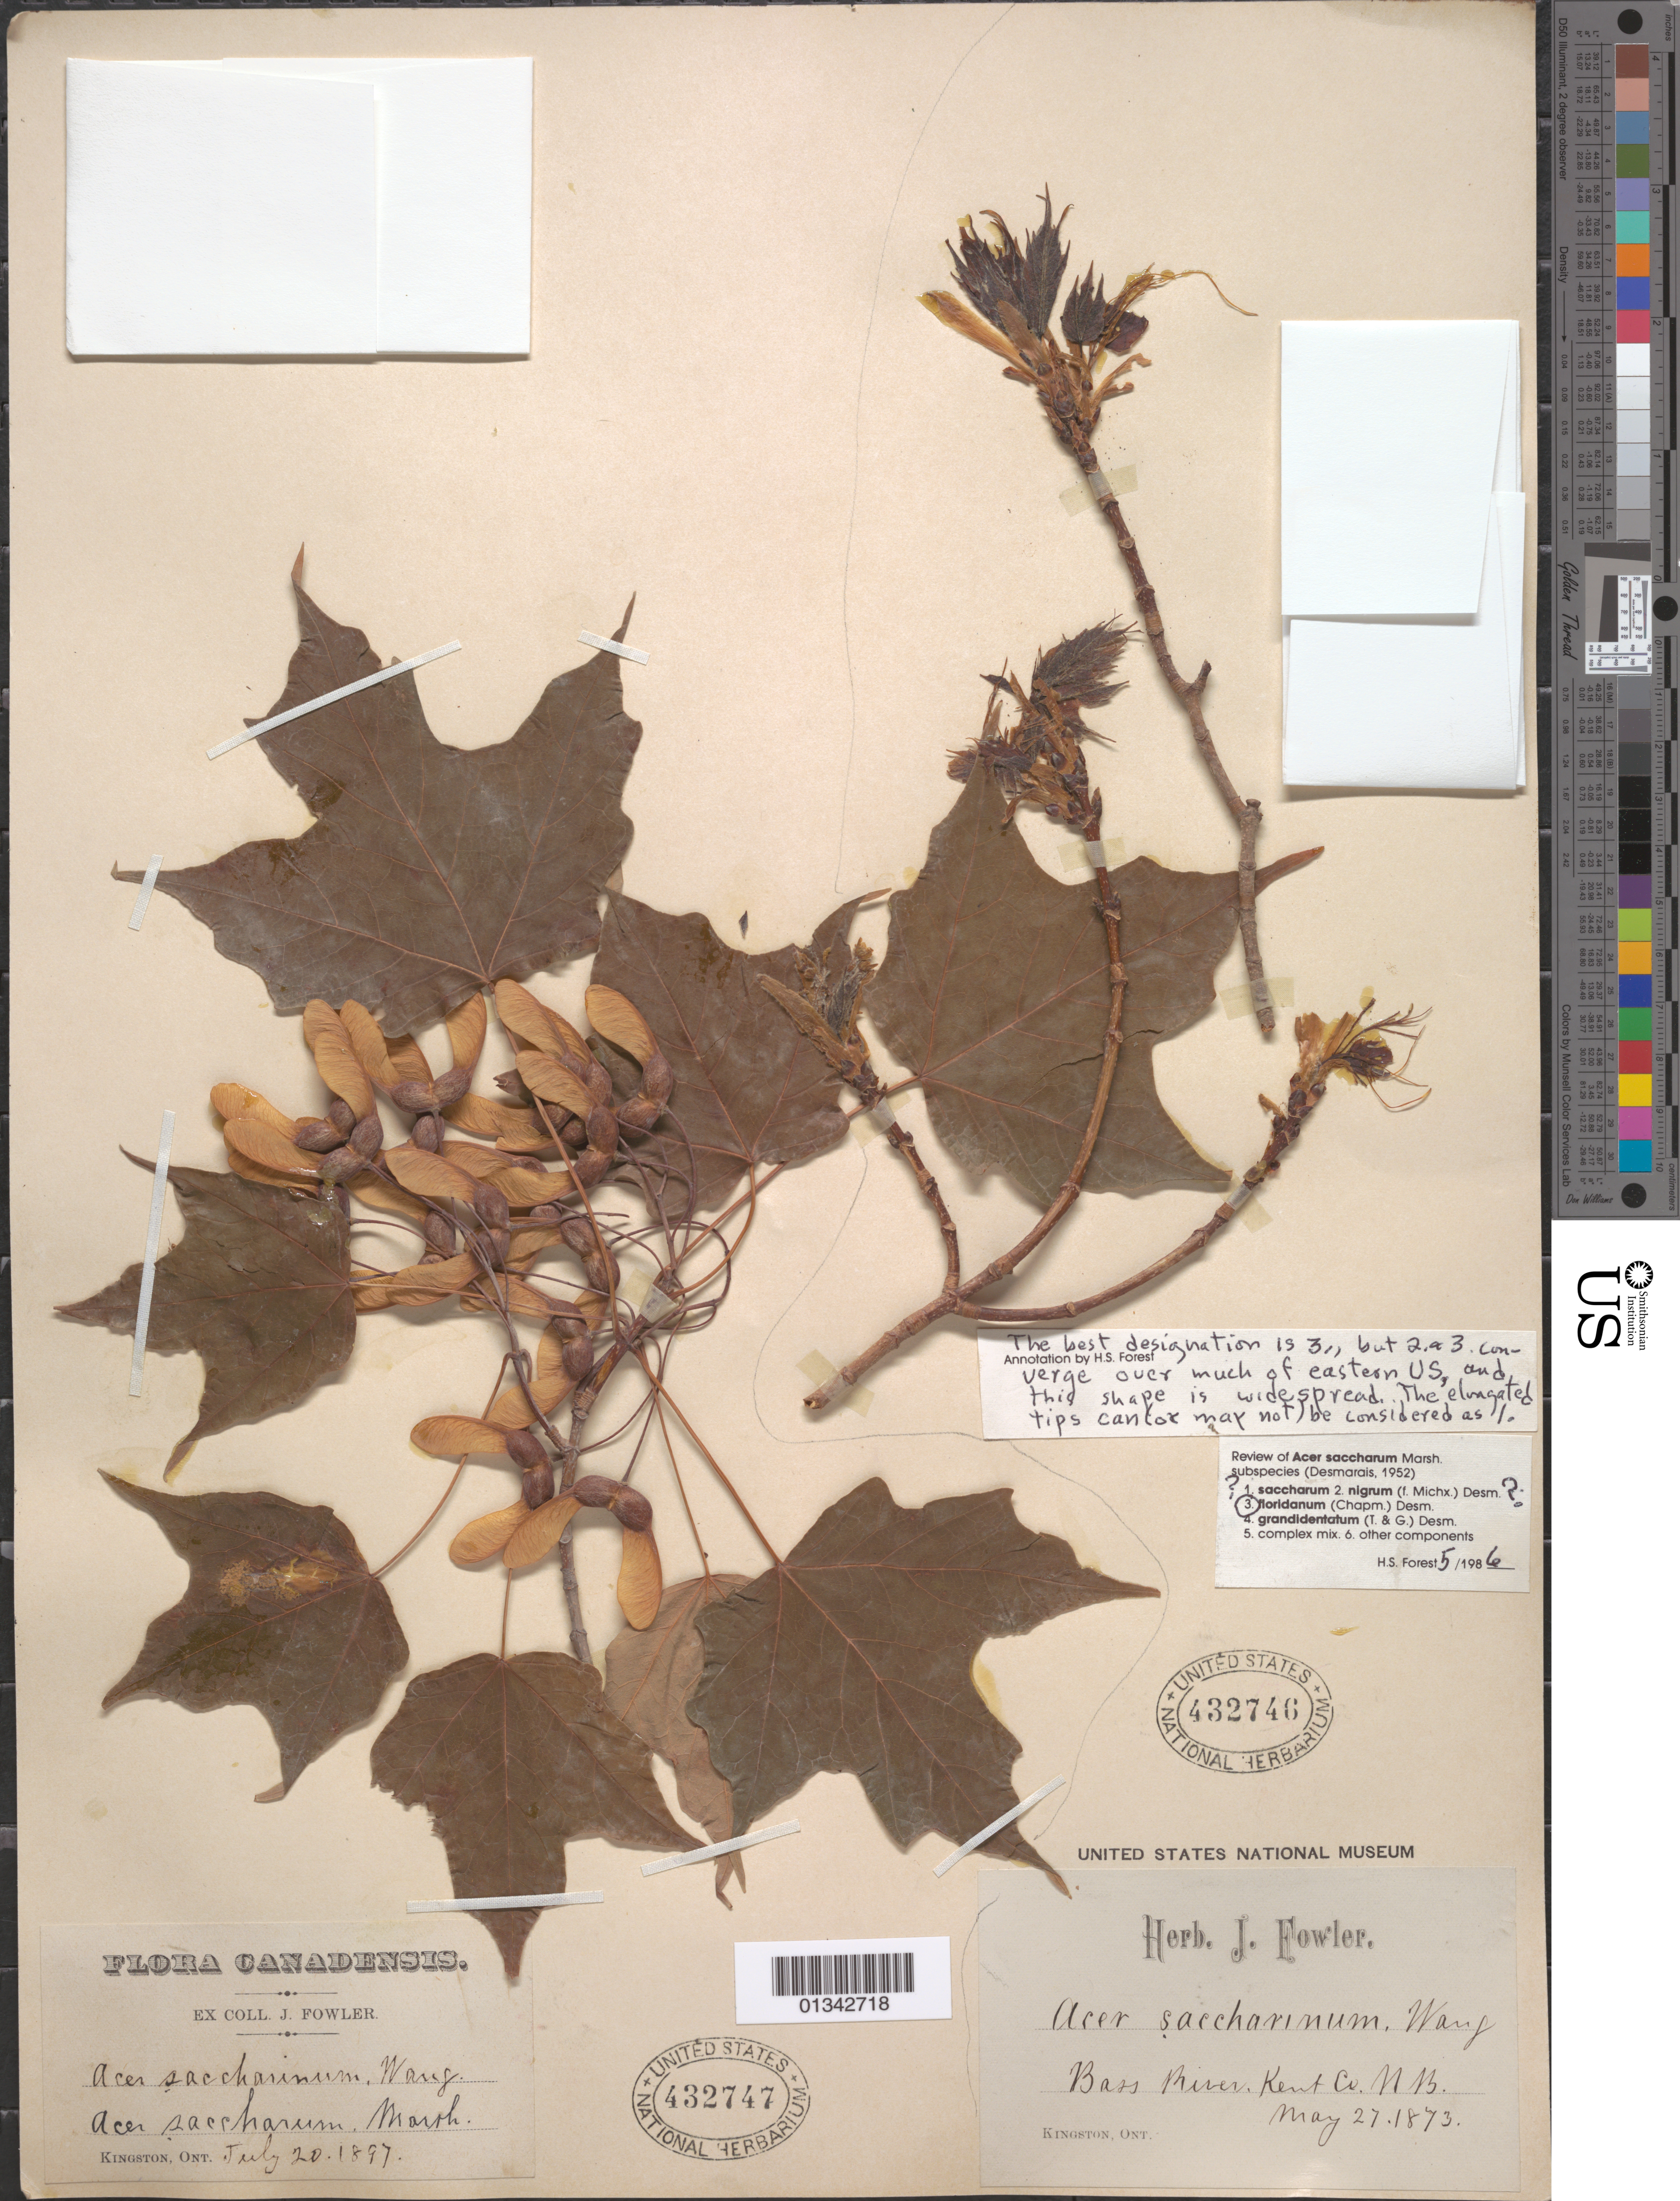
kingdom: Plantae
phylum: Tracheophyta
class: Magnoliopsida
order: Sapindales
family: Sapindaceae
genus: Acer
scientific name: Acer saccharum subsp. floridanum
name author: (Chapm.) Desmarais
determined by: Forest, H. S.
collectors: J. P. Fowler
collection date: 1873-05-27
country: Canada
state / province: New Brunswick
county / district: Kent County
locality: Kent County, Bass River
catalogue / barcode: US 432746-2